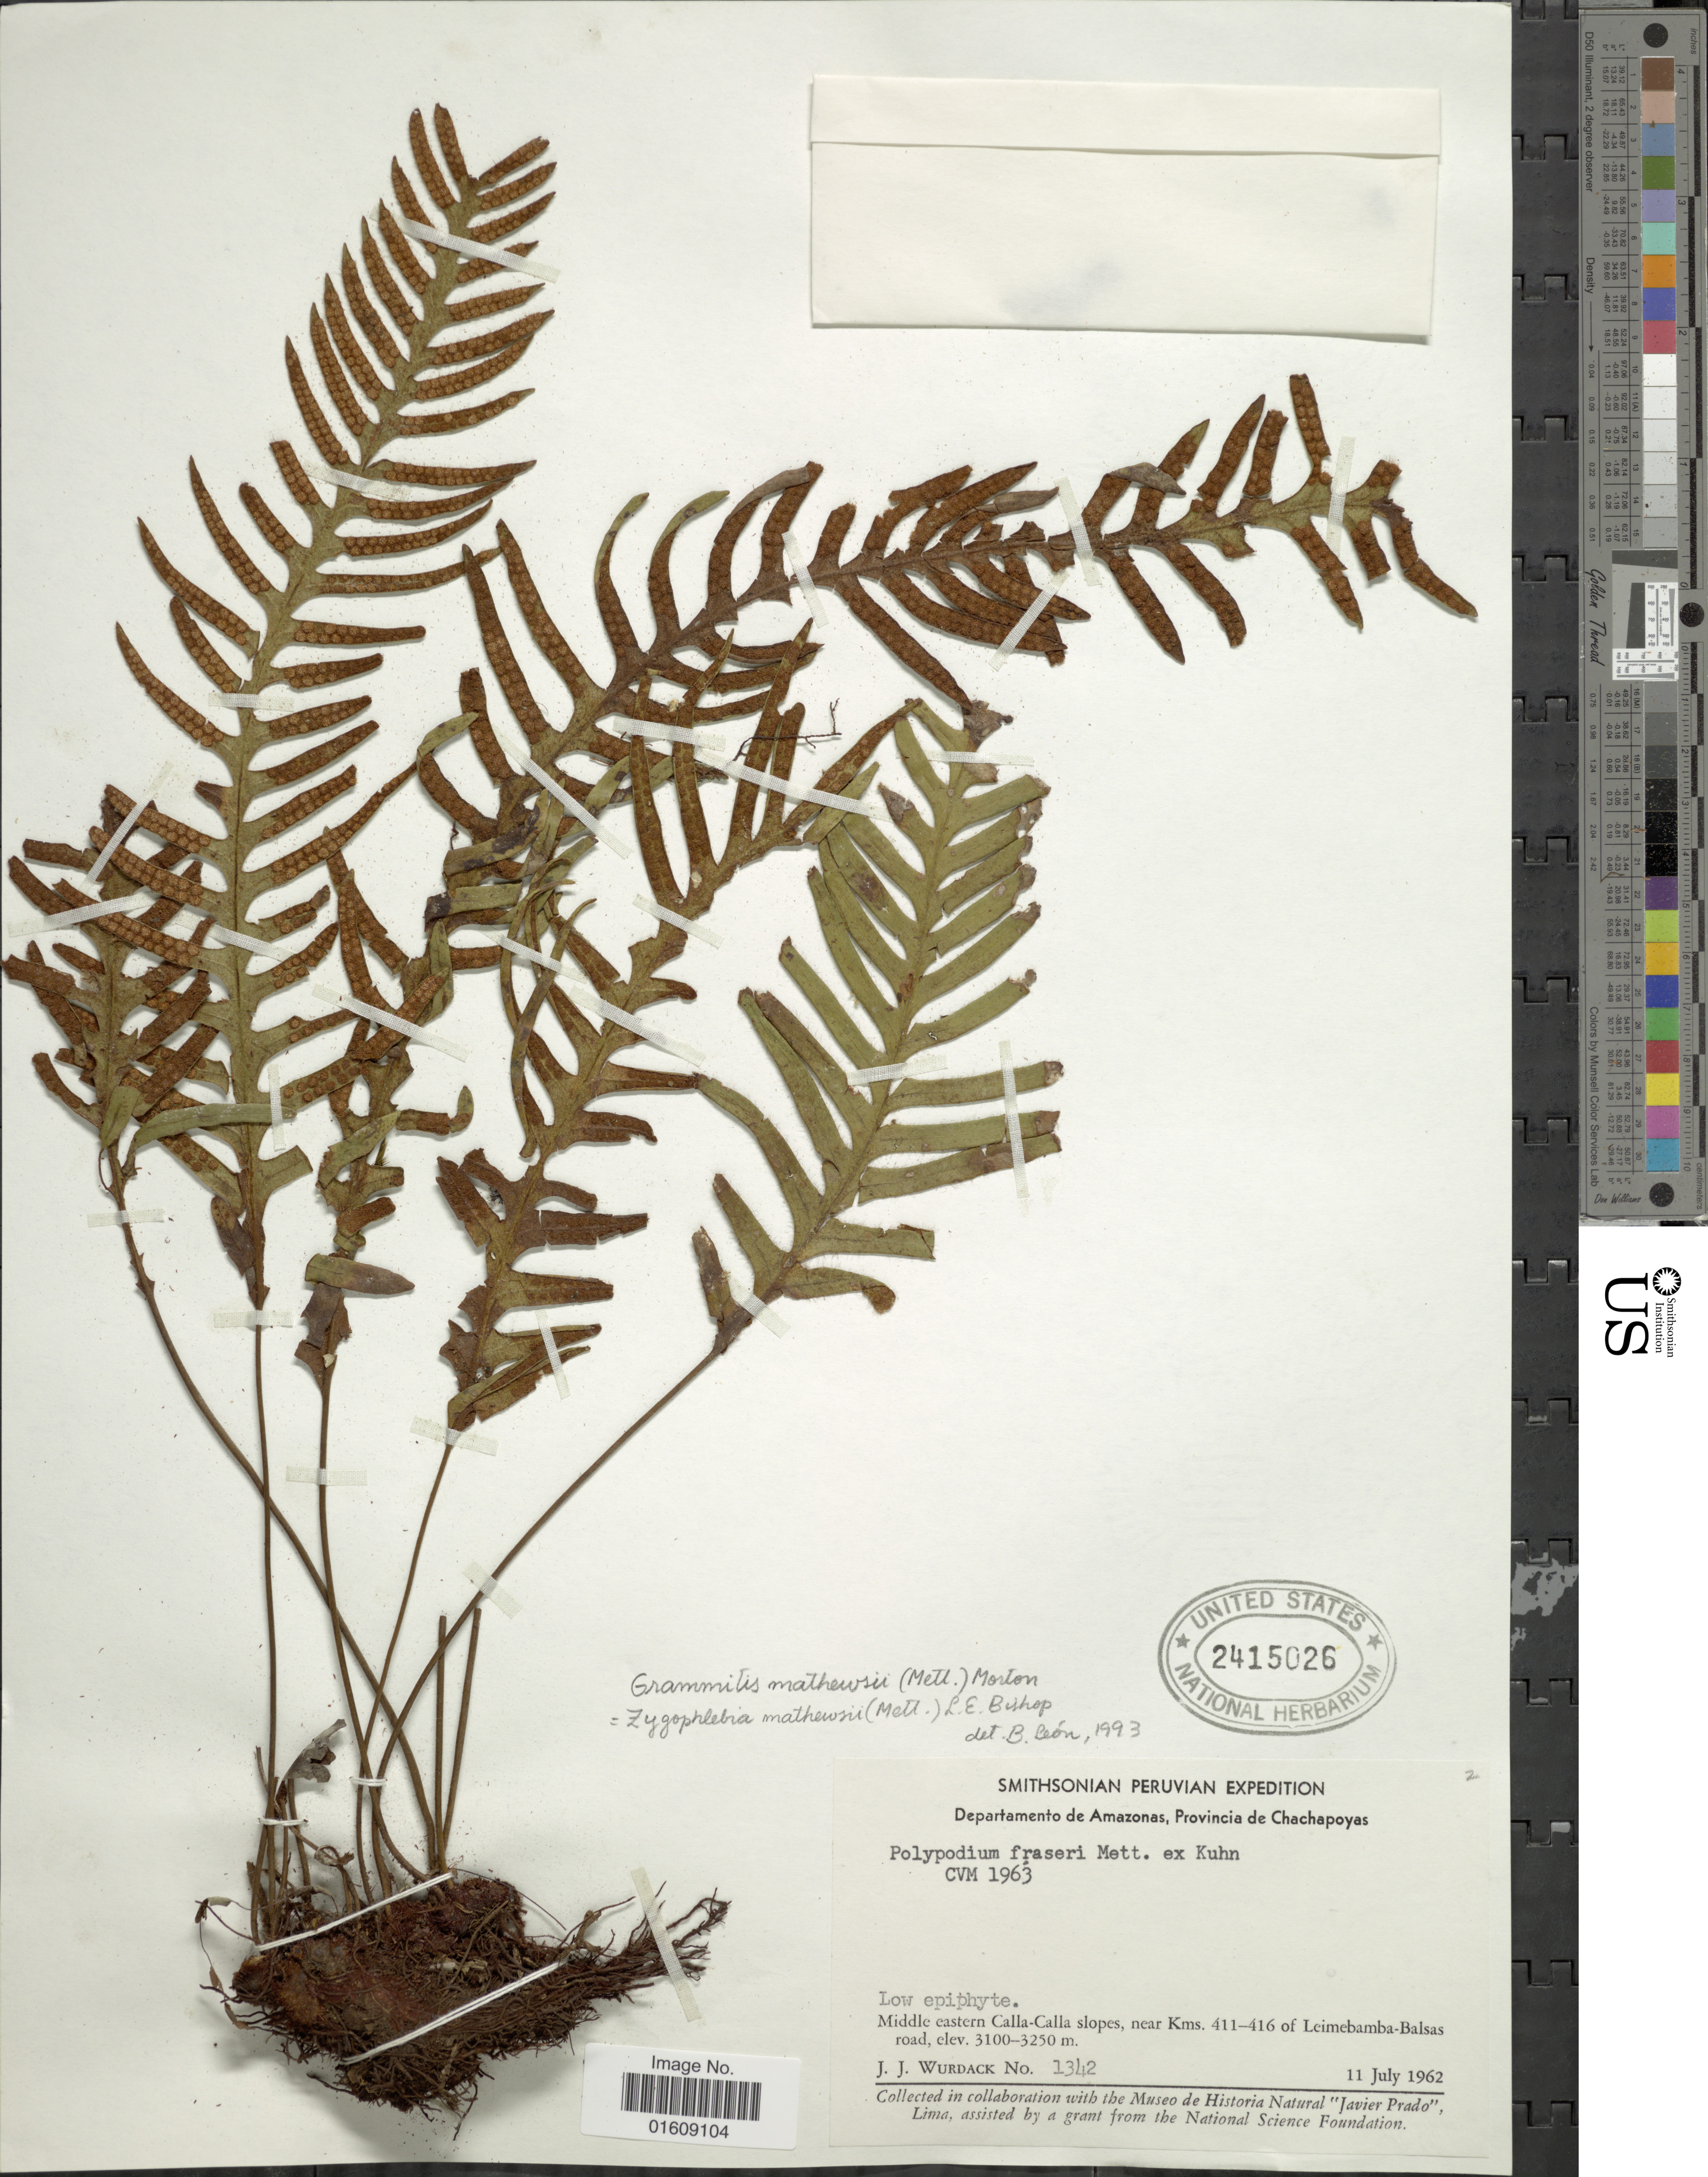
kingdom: Plantae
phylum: Tracheophyta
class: Polypodiopsida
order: Polypodiales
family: Polypodiaceae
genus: Zygophlebia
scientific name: Zygophlebia mathewsii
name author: (Kunze ex Mett.) L.E. Bishop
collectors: J. J. Wurdack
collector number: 1342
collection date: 1962-07-11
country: Peru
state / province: Amazonas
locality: Departamento de Amazonas, Provincia de Chachapoyas, Middle eastern Calla-Calla slopes, near Kms. 411-416 of Leimebamba-Balsas road.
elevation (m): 3100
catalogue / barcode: US 2415026